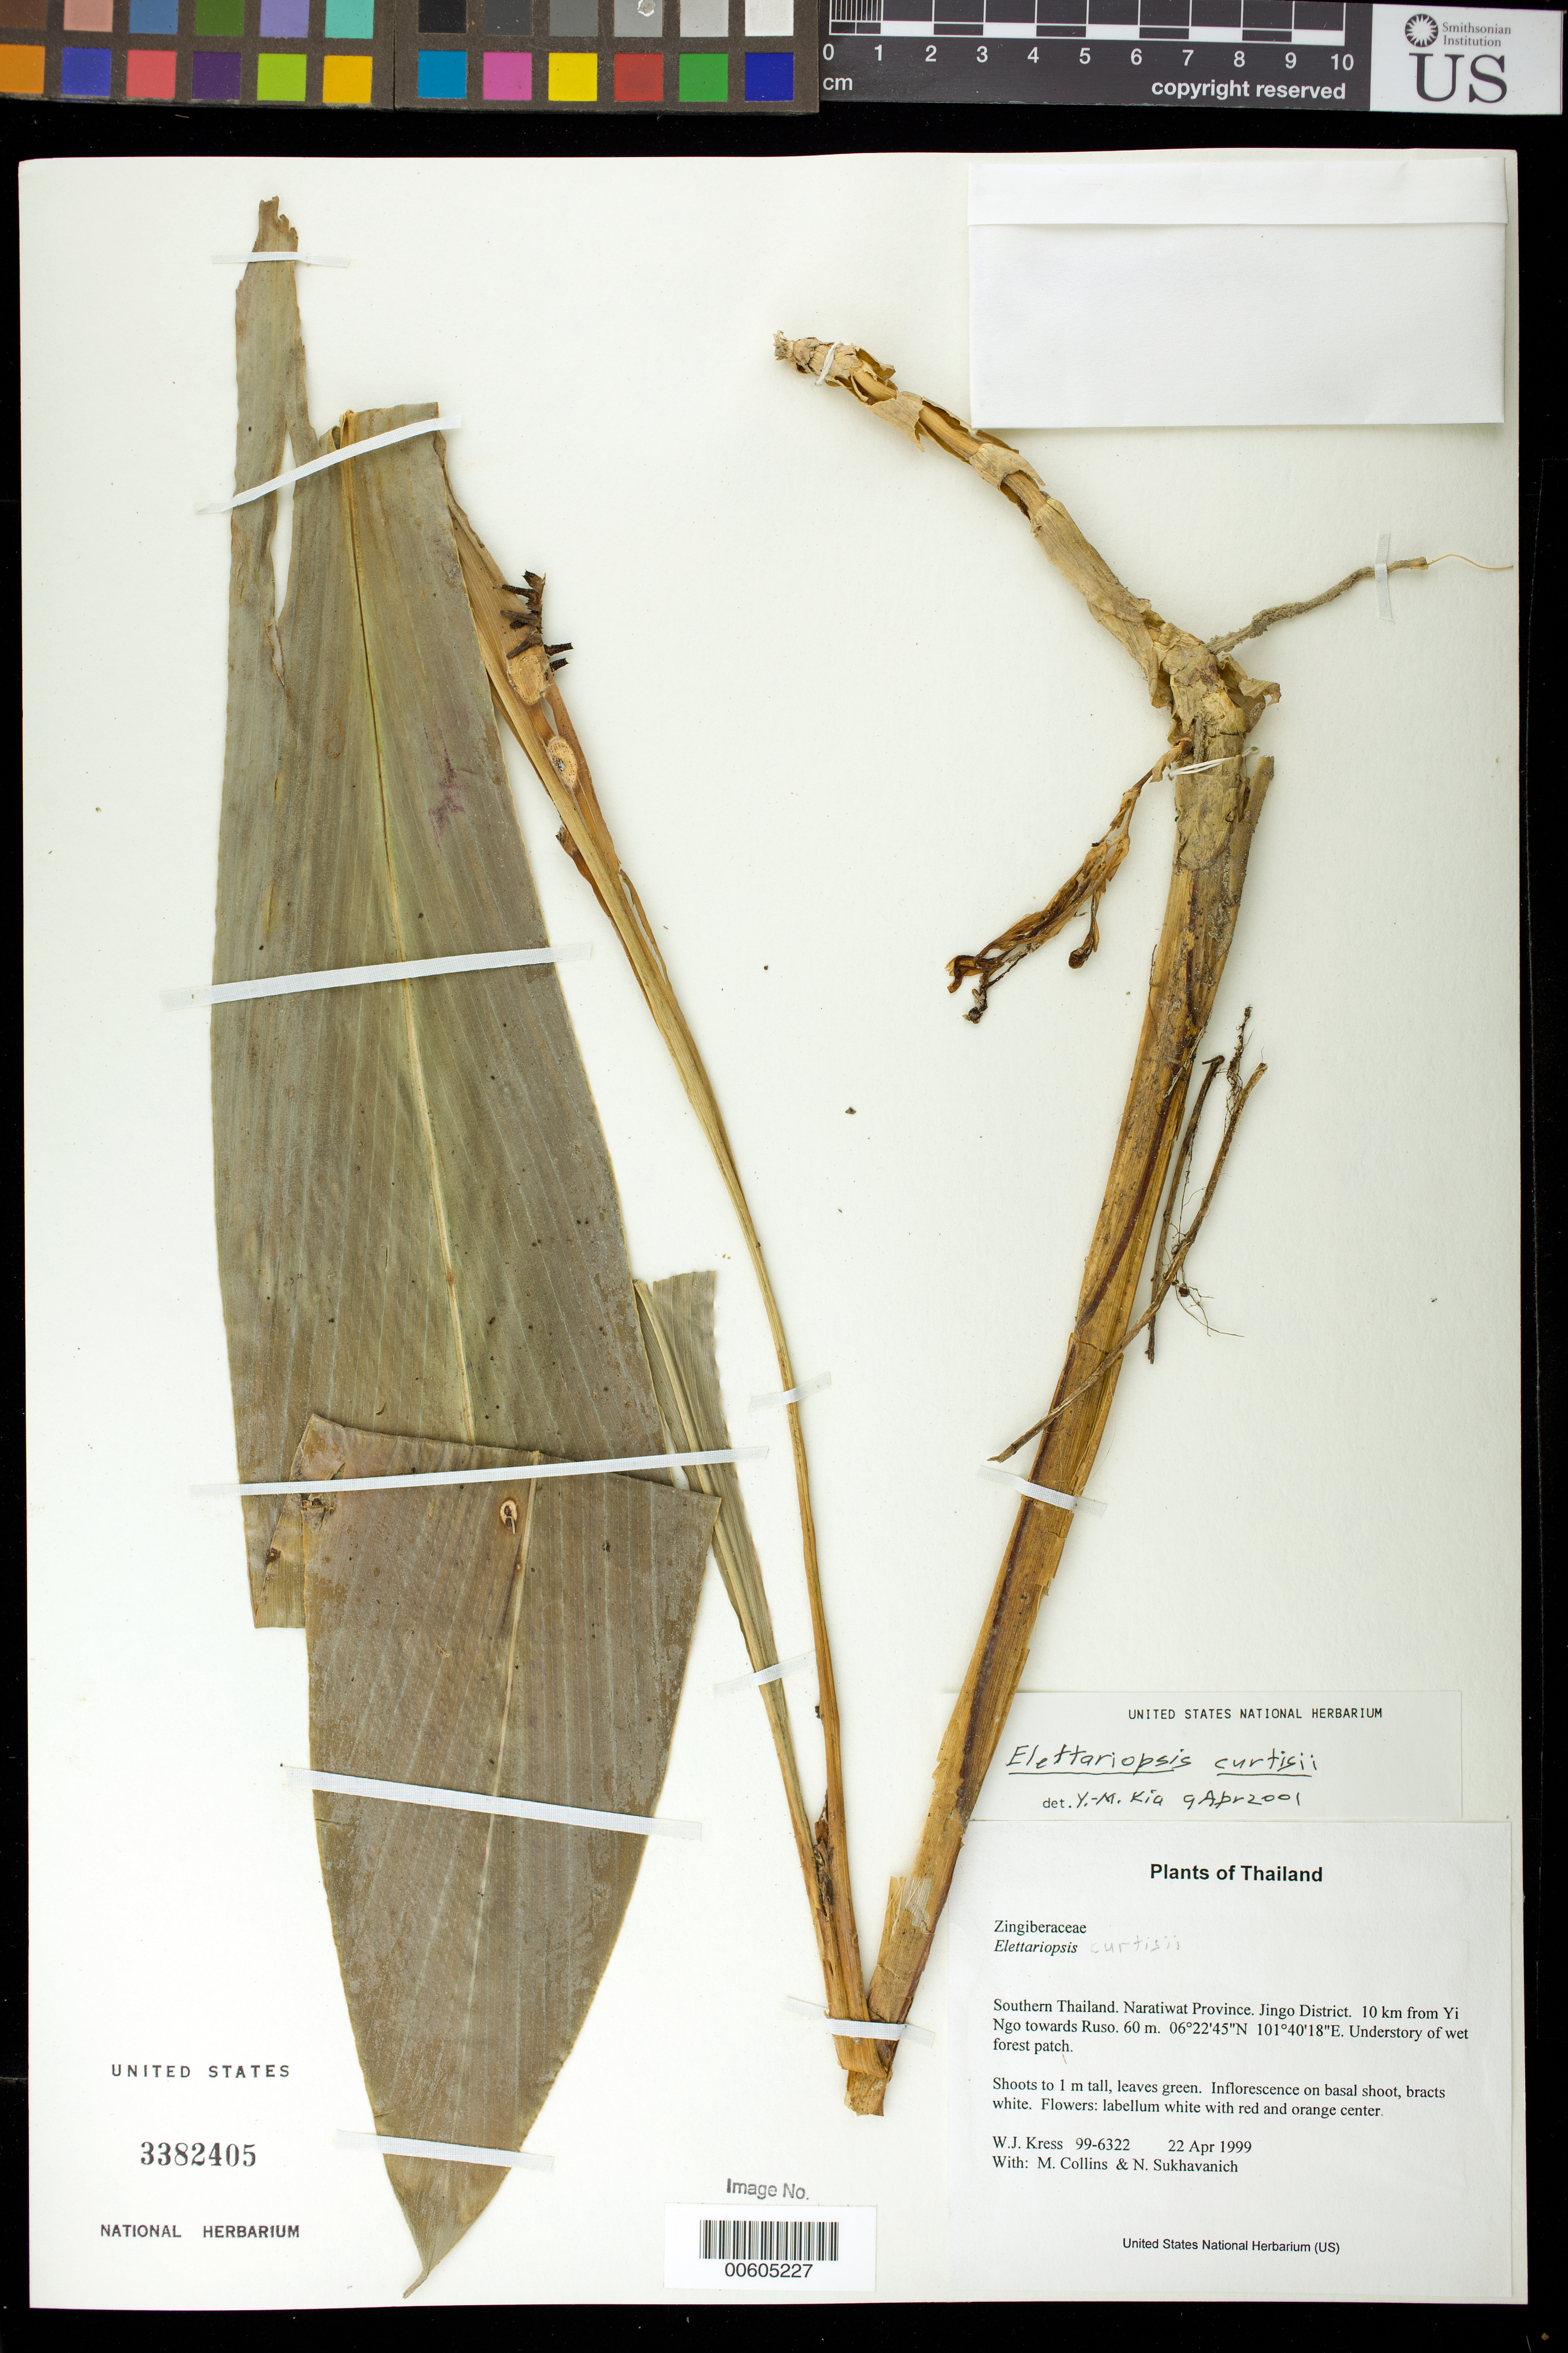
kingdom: Plantae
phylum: Tracheophyta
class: Liliopsida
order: Zingiberales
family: Zingiberaceae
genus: Amomum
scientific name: Amomum curtisii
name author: (Baker) Škornick. & Hlavatá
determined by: Strong, M. T., (US), Smithsonian Institution - National Museum of Natural History (UNITED STATES)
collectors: W. J. Kress, M. Collins & N. Sukhavanich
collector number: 99-6322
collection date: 1999-04-22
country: Thailand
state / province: Narathiwat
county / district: Jingo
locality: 10 km from Yi Ngo towards Ruso.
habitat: Understory of wet forest patch.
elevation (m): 60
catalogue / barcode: US 3382405